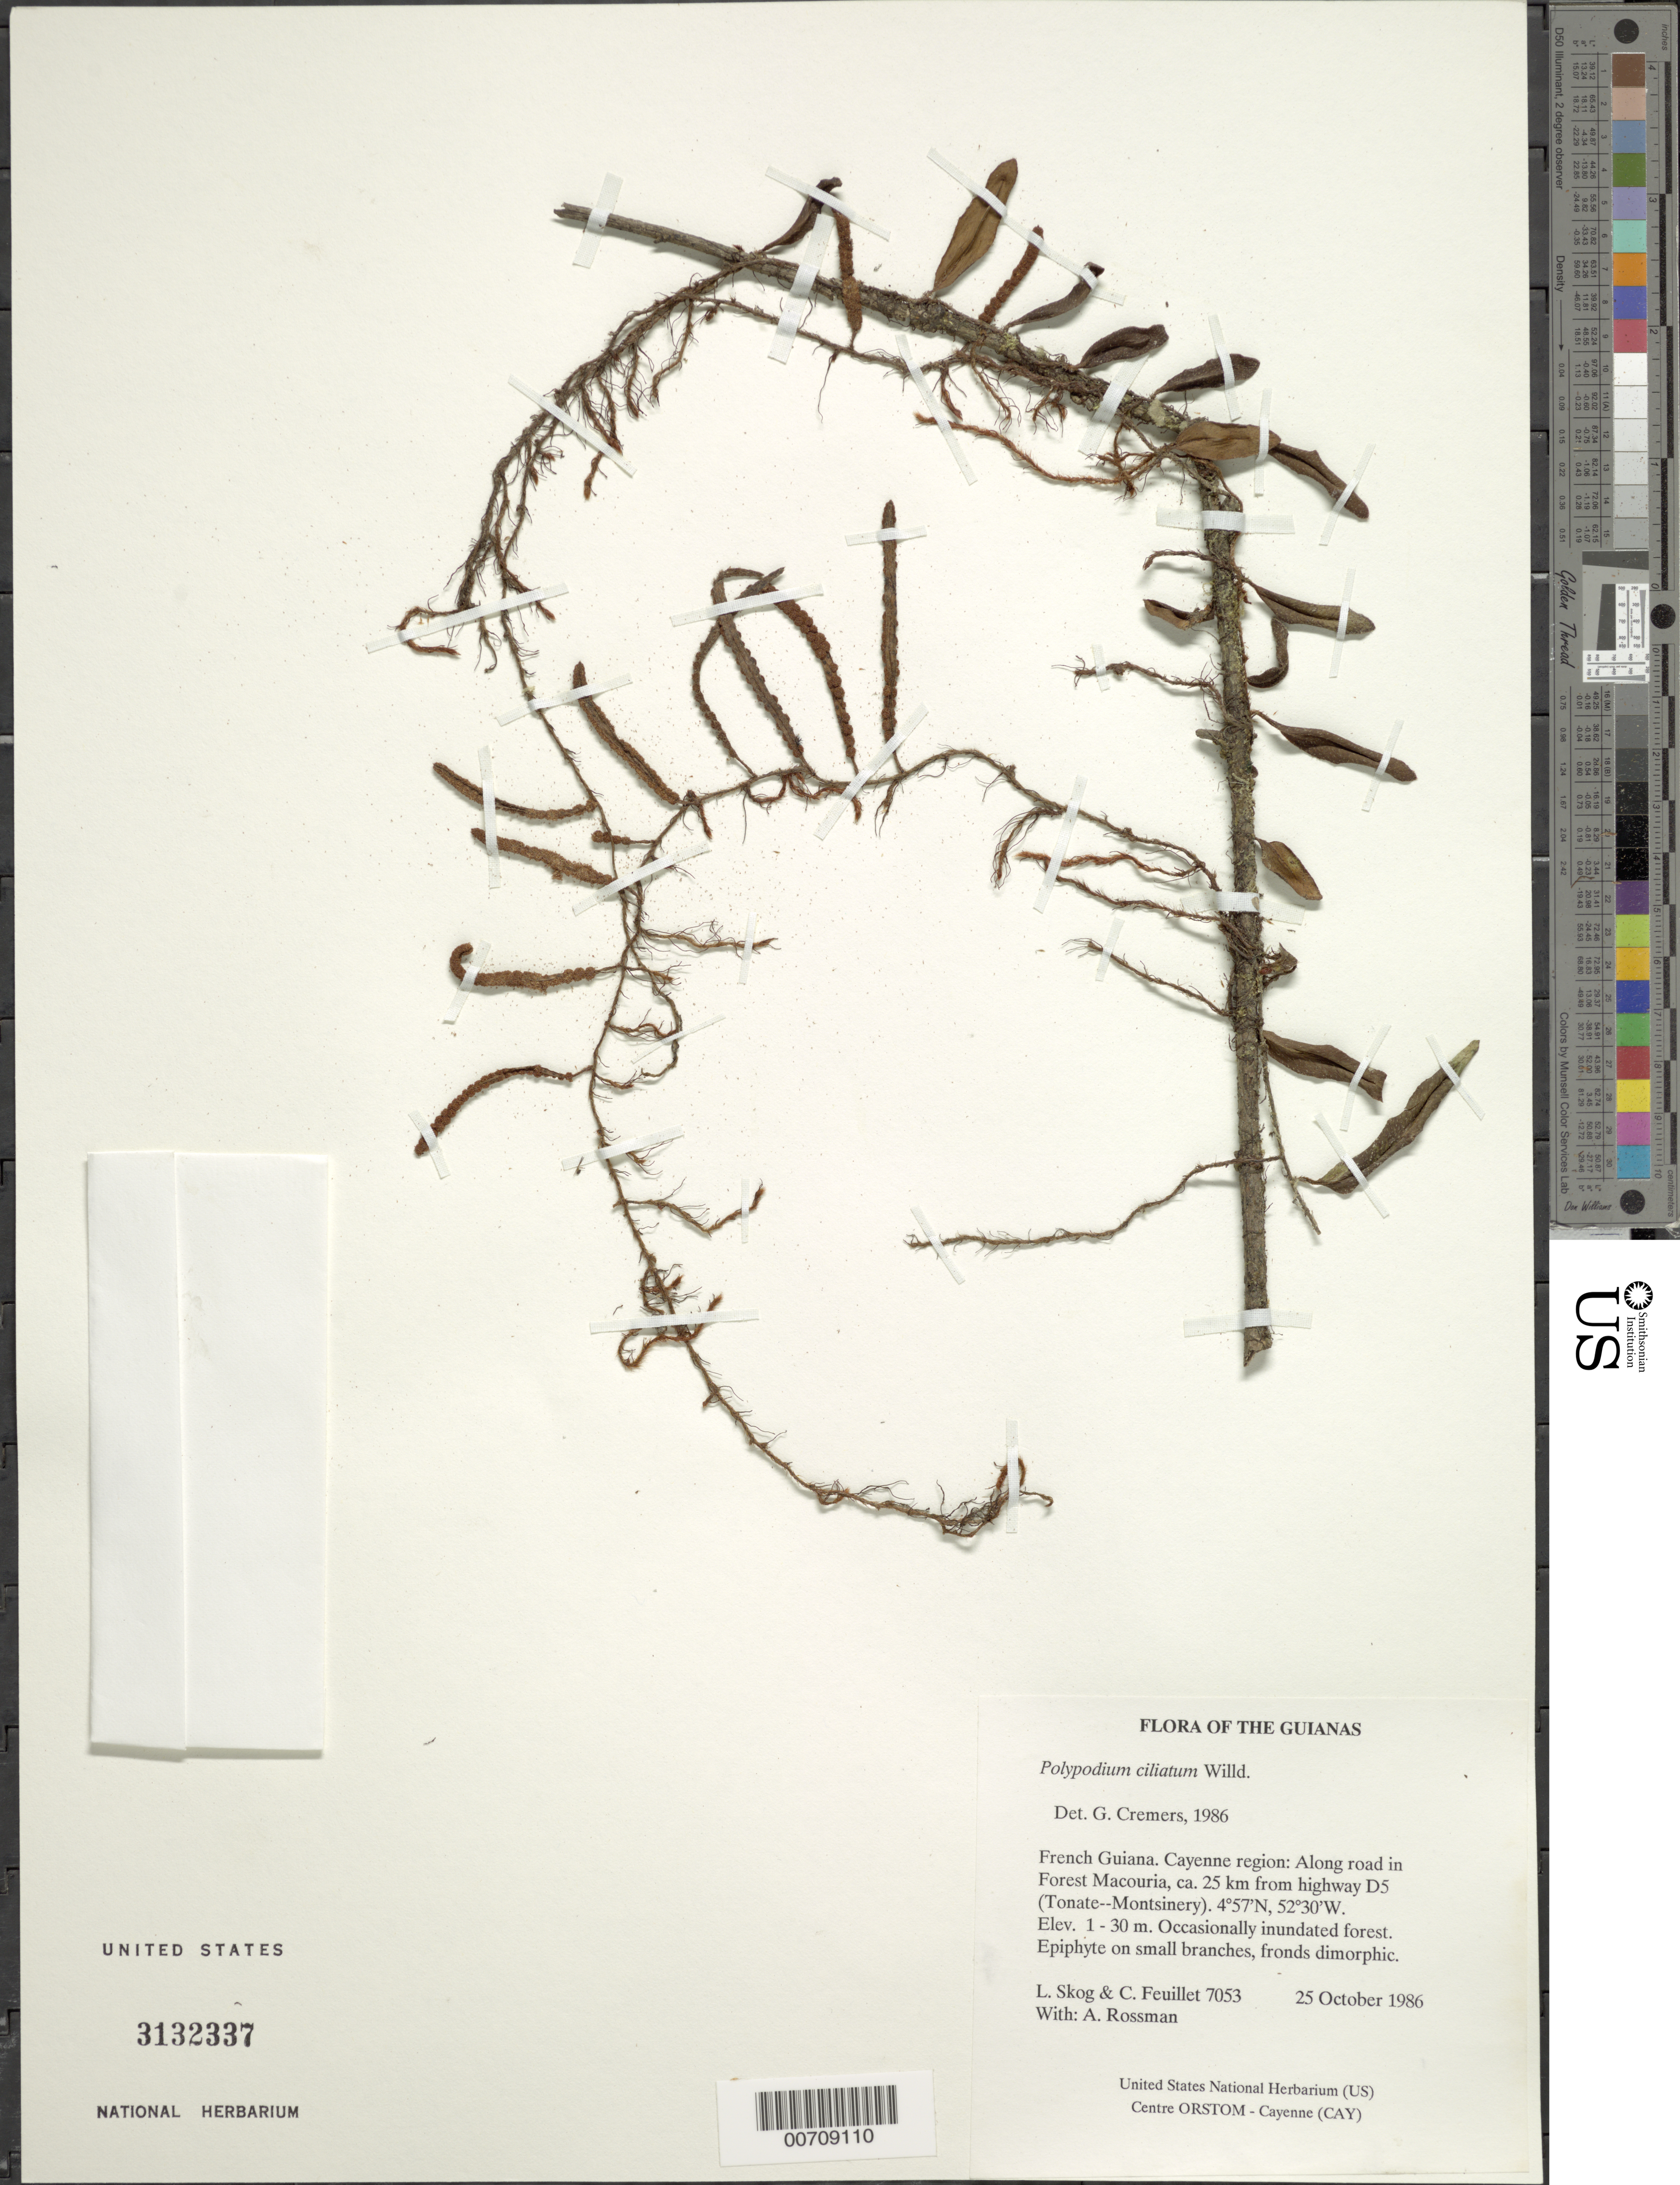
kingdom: Plantae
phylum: Tracheophyta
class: Polypodiopsida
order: Polypodiales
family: Polypodiaceae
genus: Microgramma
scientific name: Microgramma reptans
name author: (Cav.) A.R. Sm.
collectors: L. E. Skog, C. Feuillet & A. Rossman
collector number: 7053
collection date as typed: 25 October 1986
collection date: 1986-10-25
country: French Guiana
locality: Cayenne. Along road in Forest Macouria, ca. 25 km from highway D5 (Tonate--Montsinery)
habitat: Occasionally inundated forest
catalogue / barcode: US 3132337